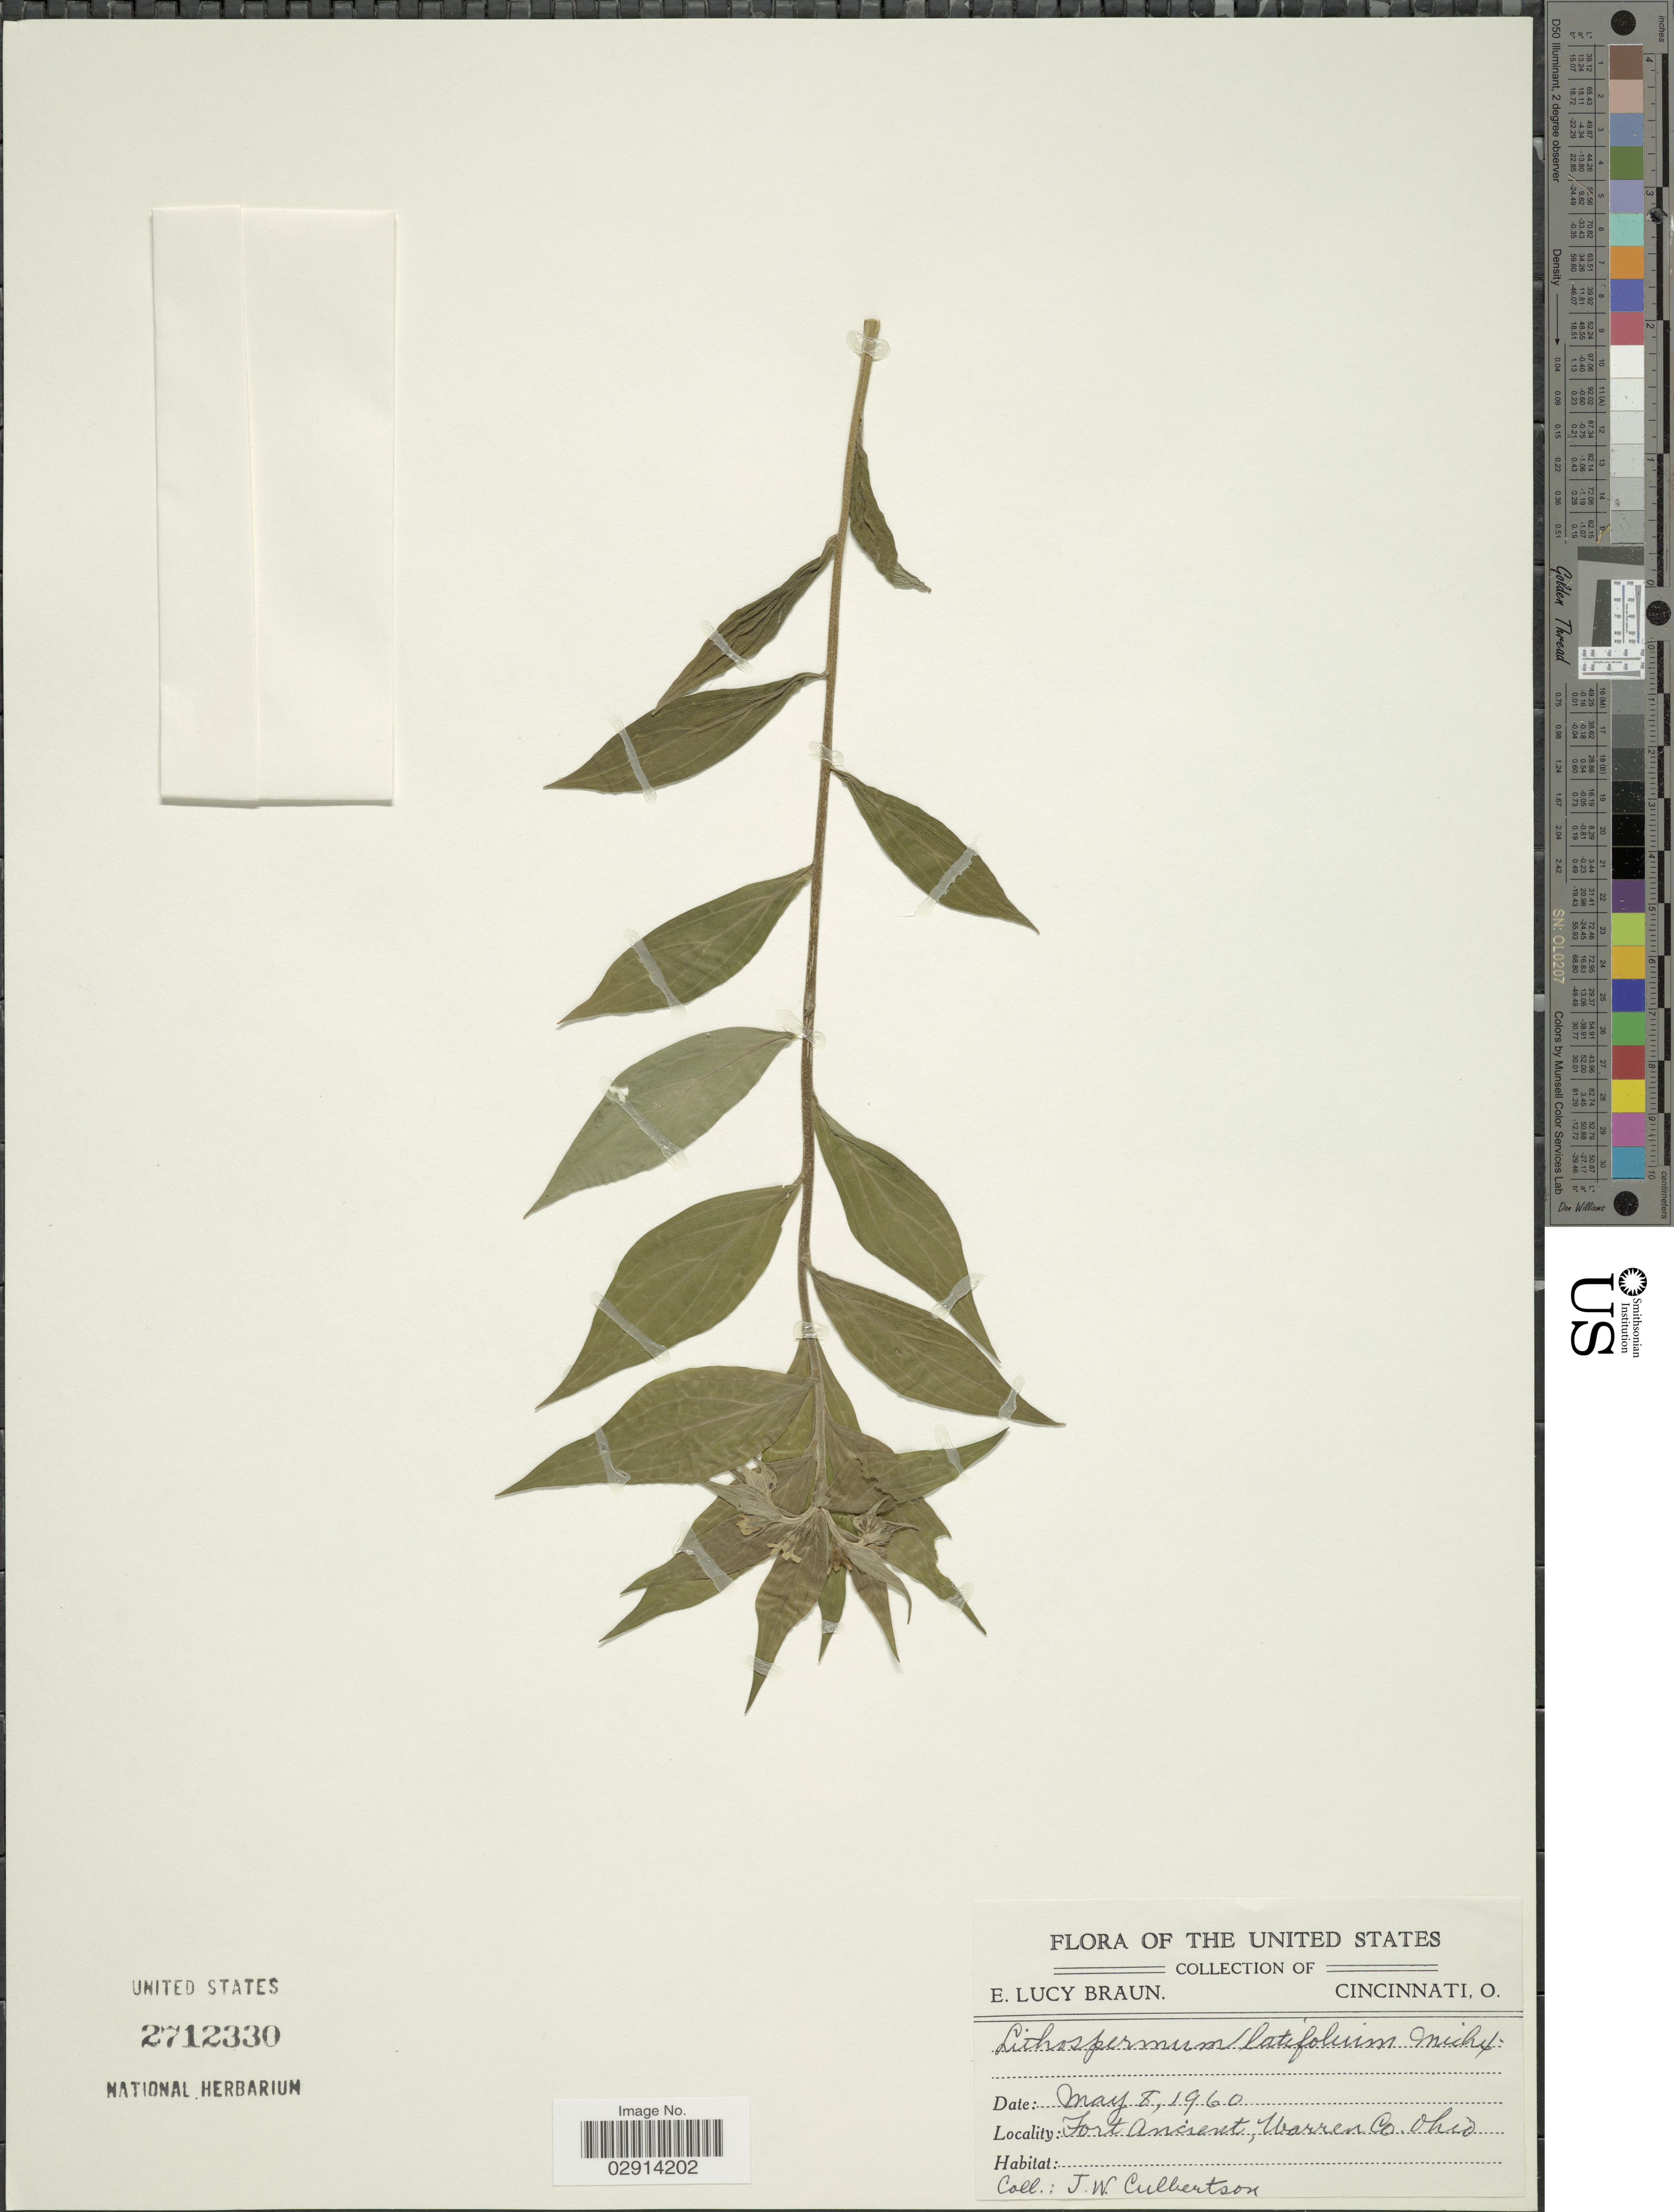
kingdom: Plantae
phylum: Tracheophyta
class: Magnoliopsida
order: Boraginales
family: Boraginaceae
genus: Lithospermum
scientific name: Lithospermum latifolium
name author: Michx.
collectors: J. Culbertson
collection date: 1960-05-08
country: United States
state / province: Ohio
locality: Fort Ancient, Warren Co.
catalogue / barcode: US 2712330